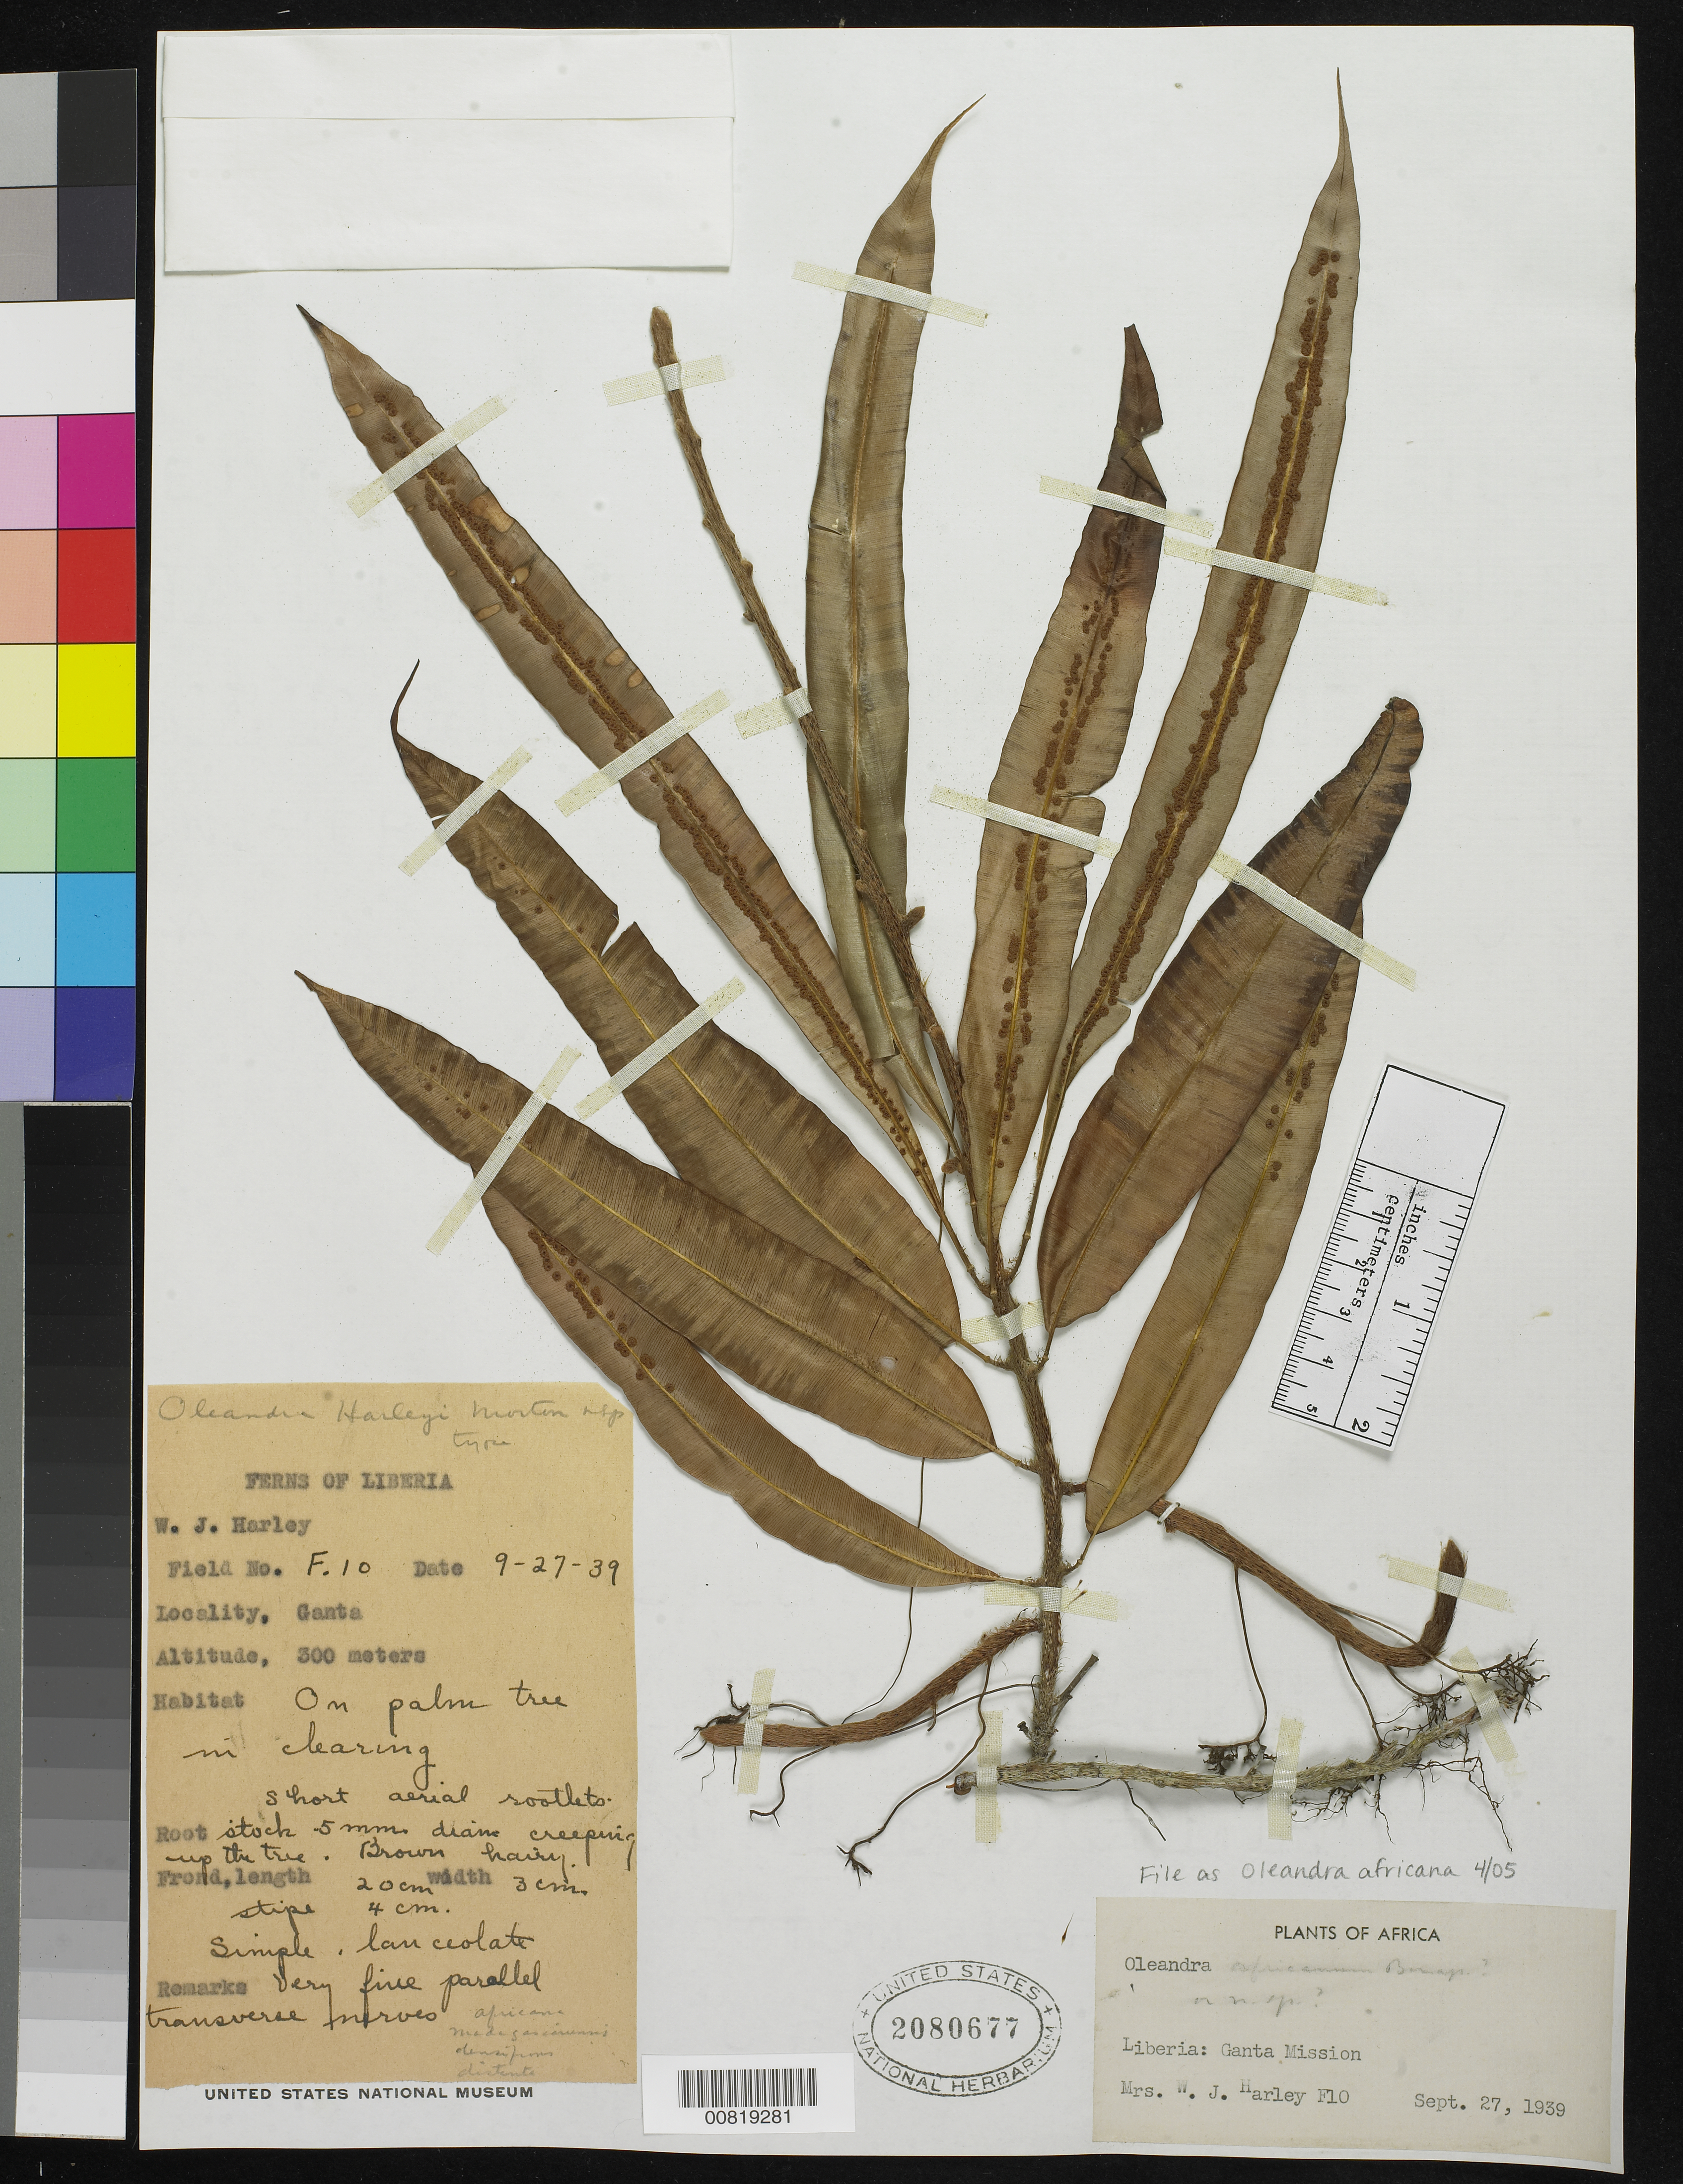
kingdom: Plantae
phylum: Tracheophyta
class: Polypodiopsida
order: Polypodiales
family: Oleandraceae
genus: Oleandra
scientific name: Oleandra africana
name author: Bonap.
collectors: Harley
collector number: F 10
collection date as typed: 27 Sep 1939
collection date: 1939-09-27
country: Liberia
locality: Ganta Mission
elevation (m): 300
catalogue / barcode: US 2080677